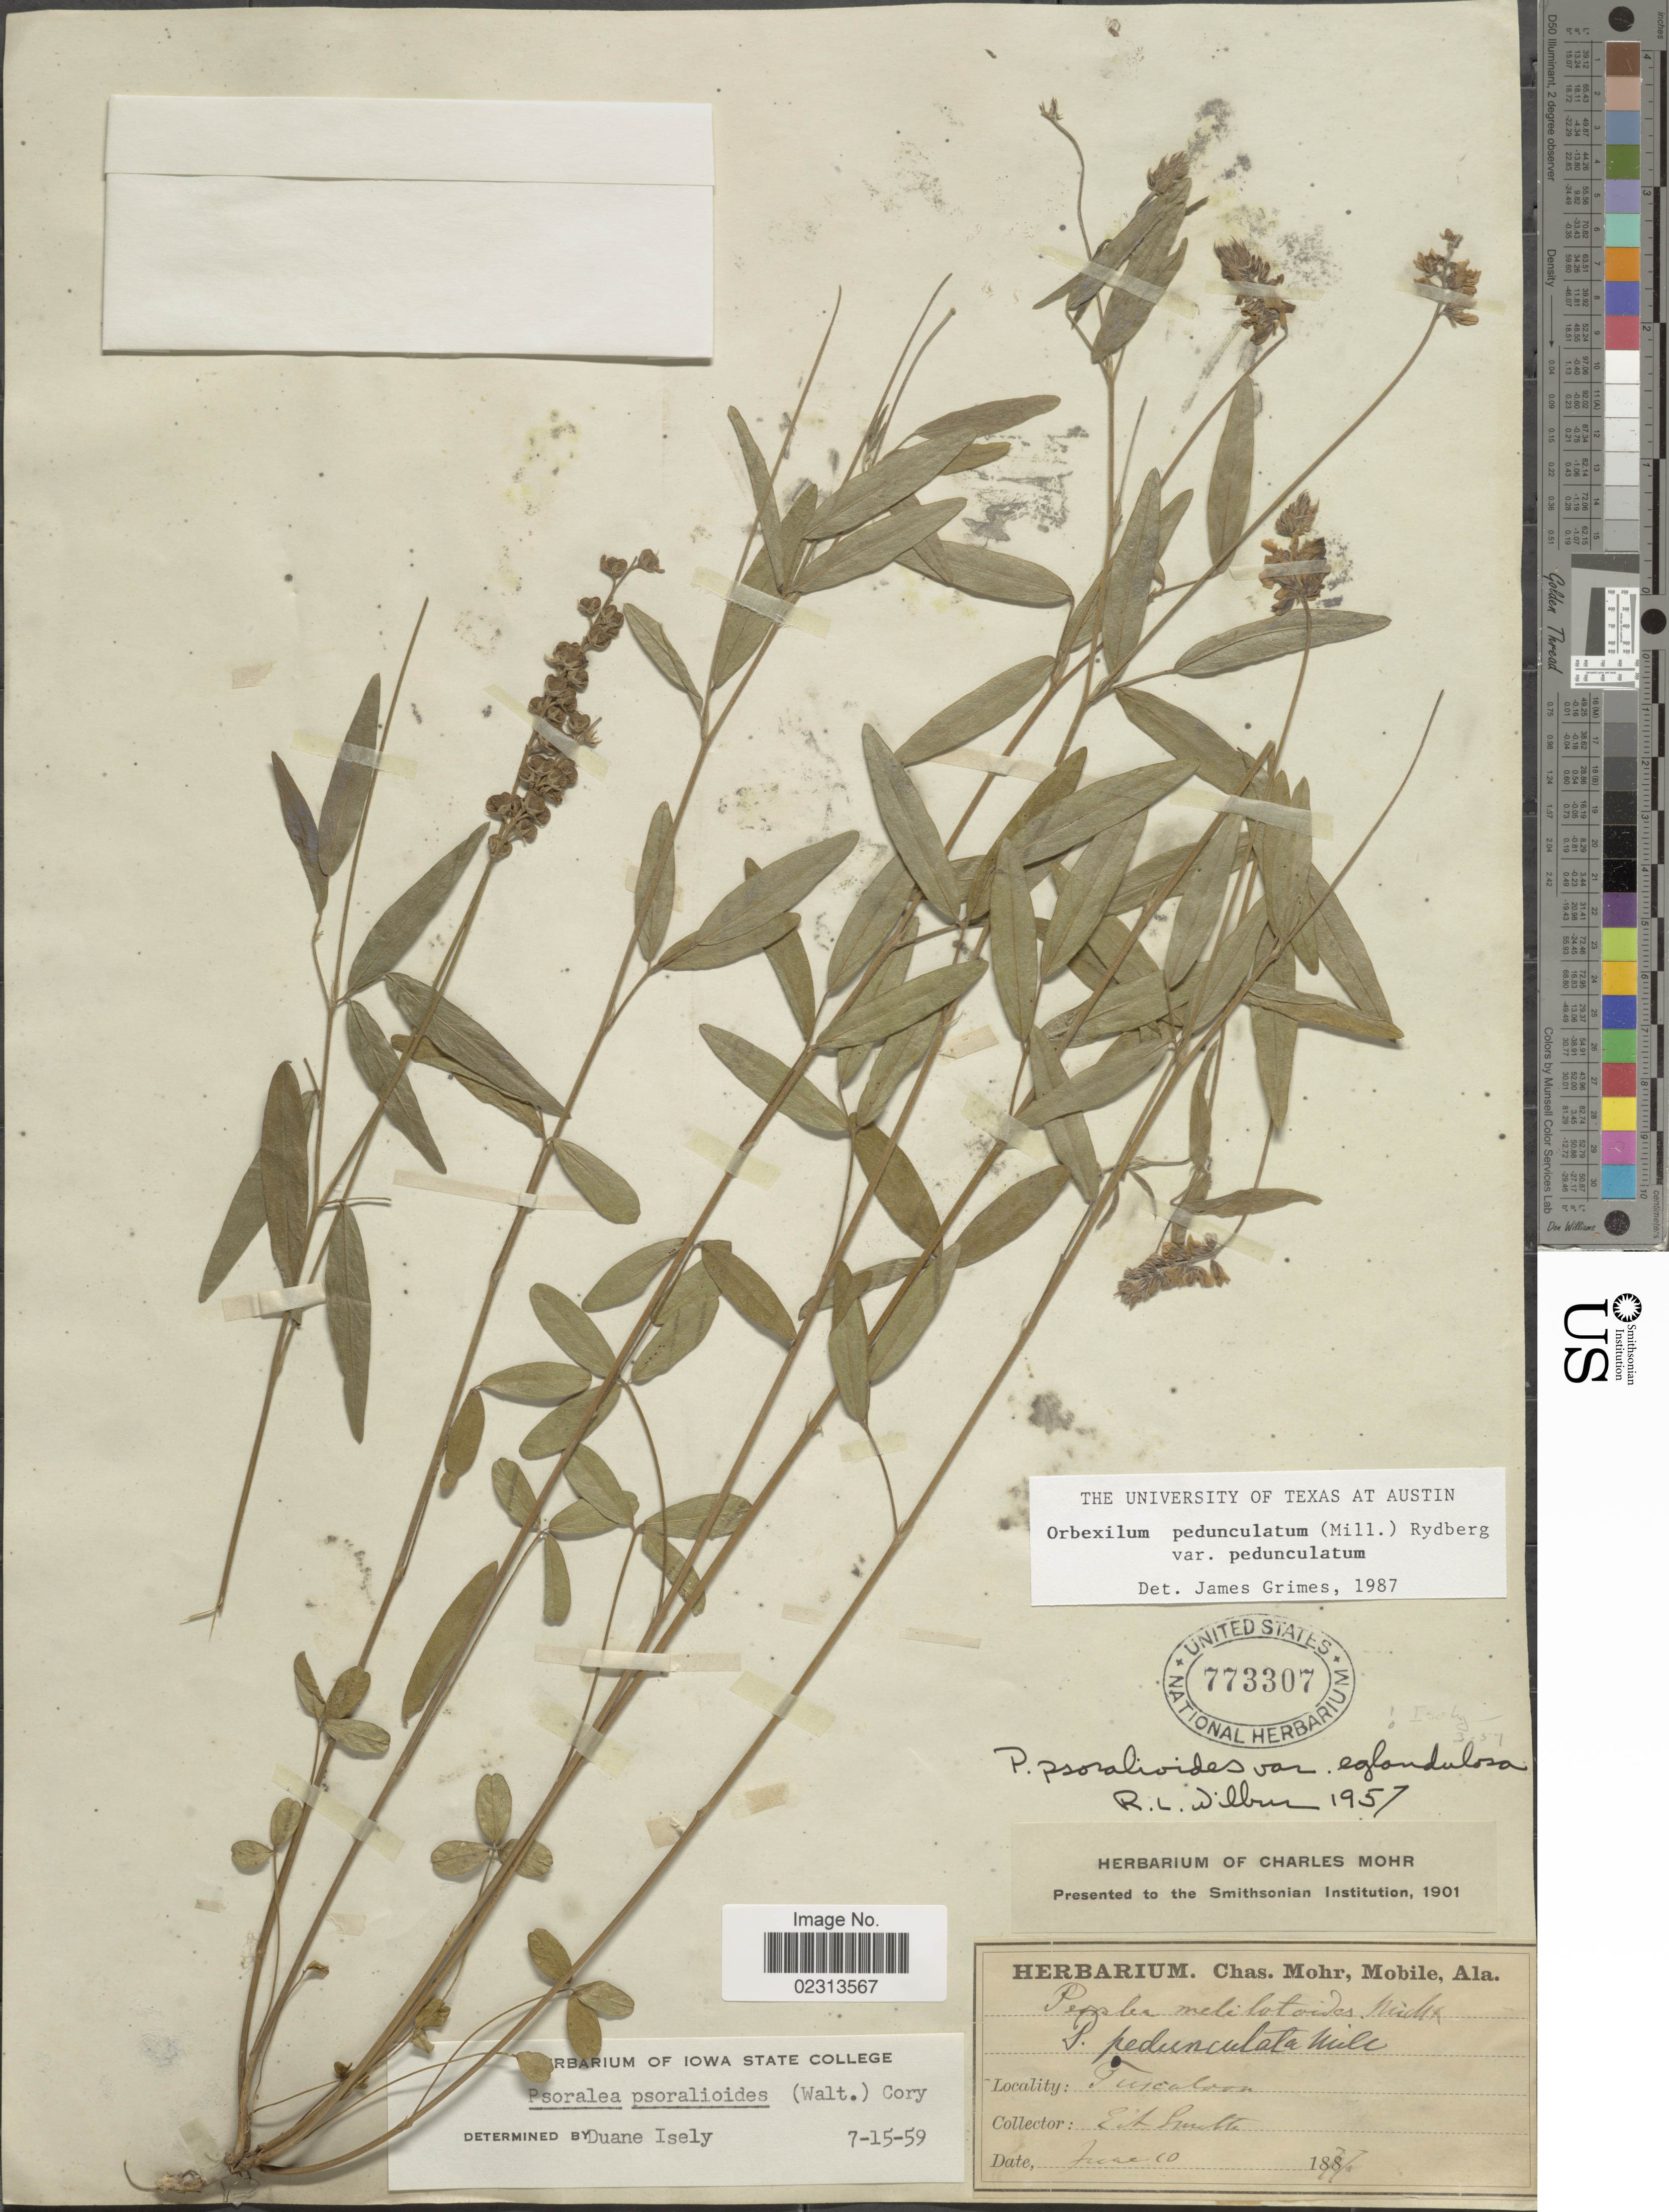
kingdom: Plantae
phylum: Tracheophyta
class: Magnoliopsida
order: Fabales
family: Fabaceae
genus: Orbexilum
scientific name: Orbexilum pedunculatum var. pedunculatum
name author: (Miller) Rydberg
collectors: E. Schutte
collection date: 1877-06-10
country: United States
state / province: Alabama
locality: Tuscaloosa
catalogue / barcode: US 773307